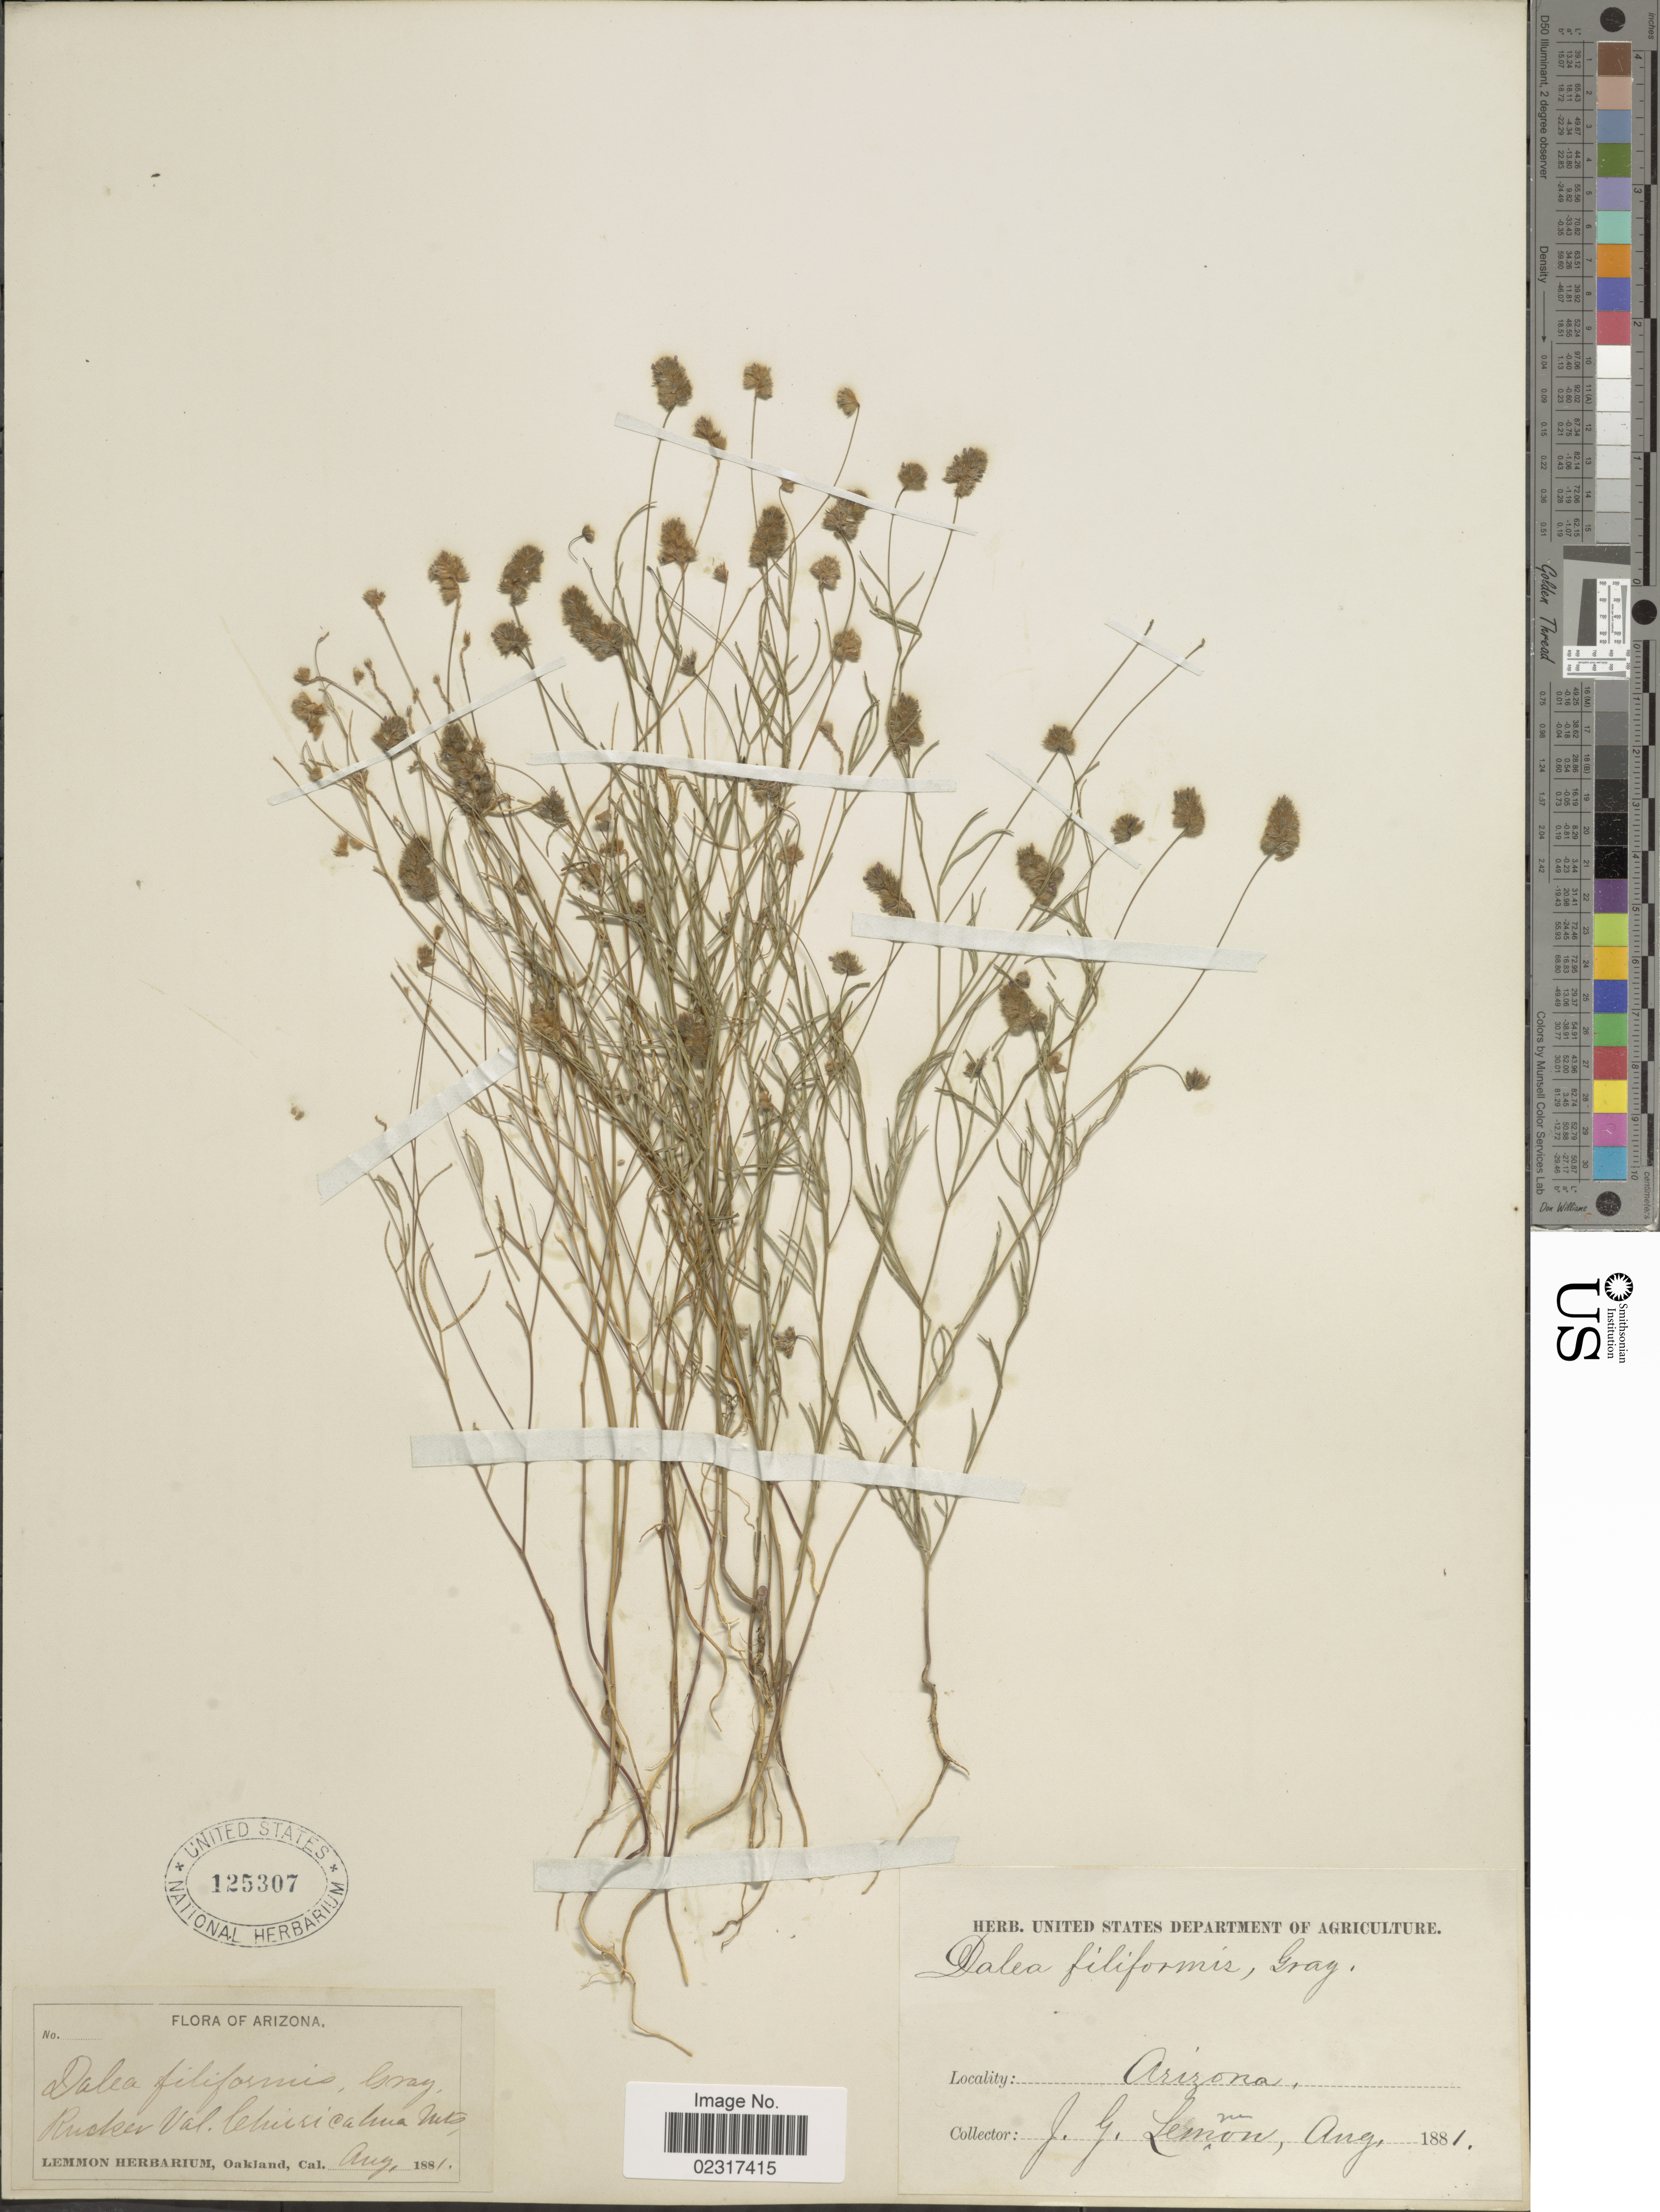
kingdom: Plantae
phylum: Tracheophyta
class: Magnoliopsida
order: Fabales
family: Fabaceae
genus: Dalea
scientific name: Dalea filiformis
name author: A. Gray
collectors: J. Lemmon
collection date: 1881-08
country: United States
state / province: Arizona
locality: Rucker Val. Chiricahua Mts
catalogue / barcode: US 125307